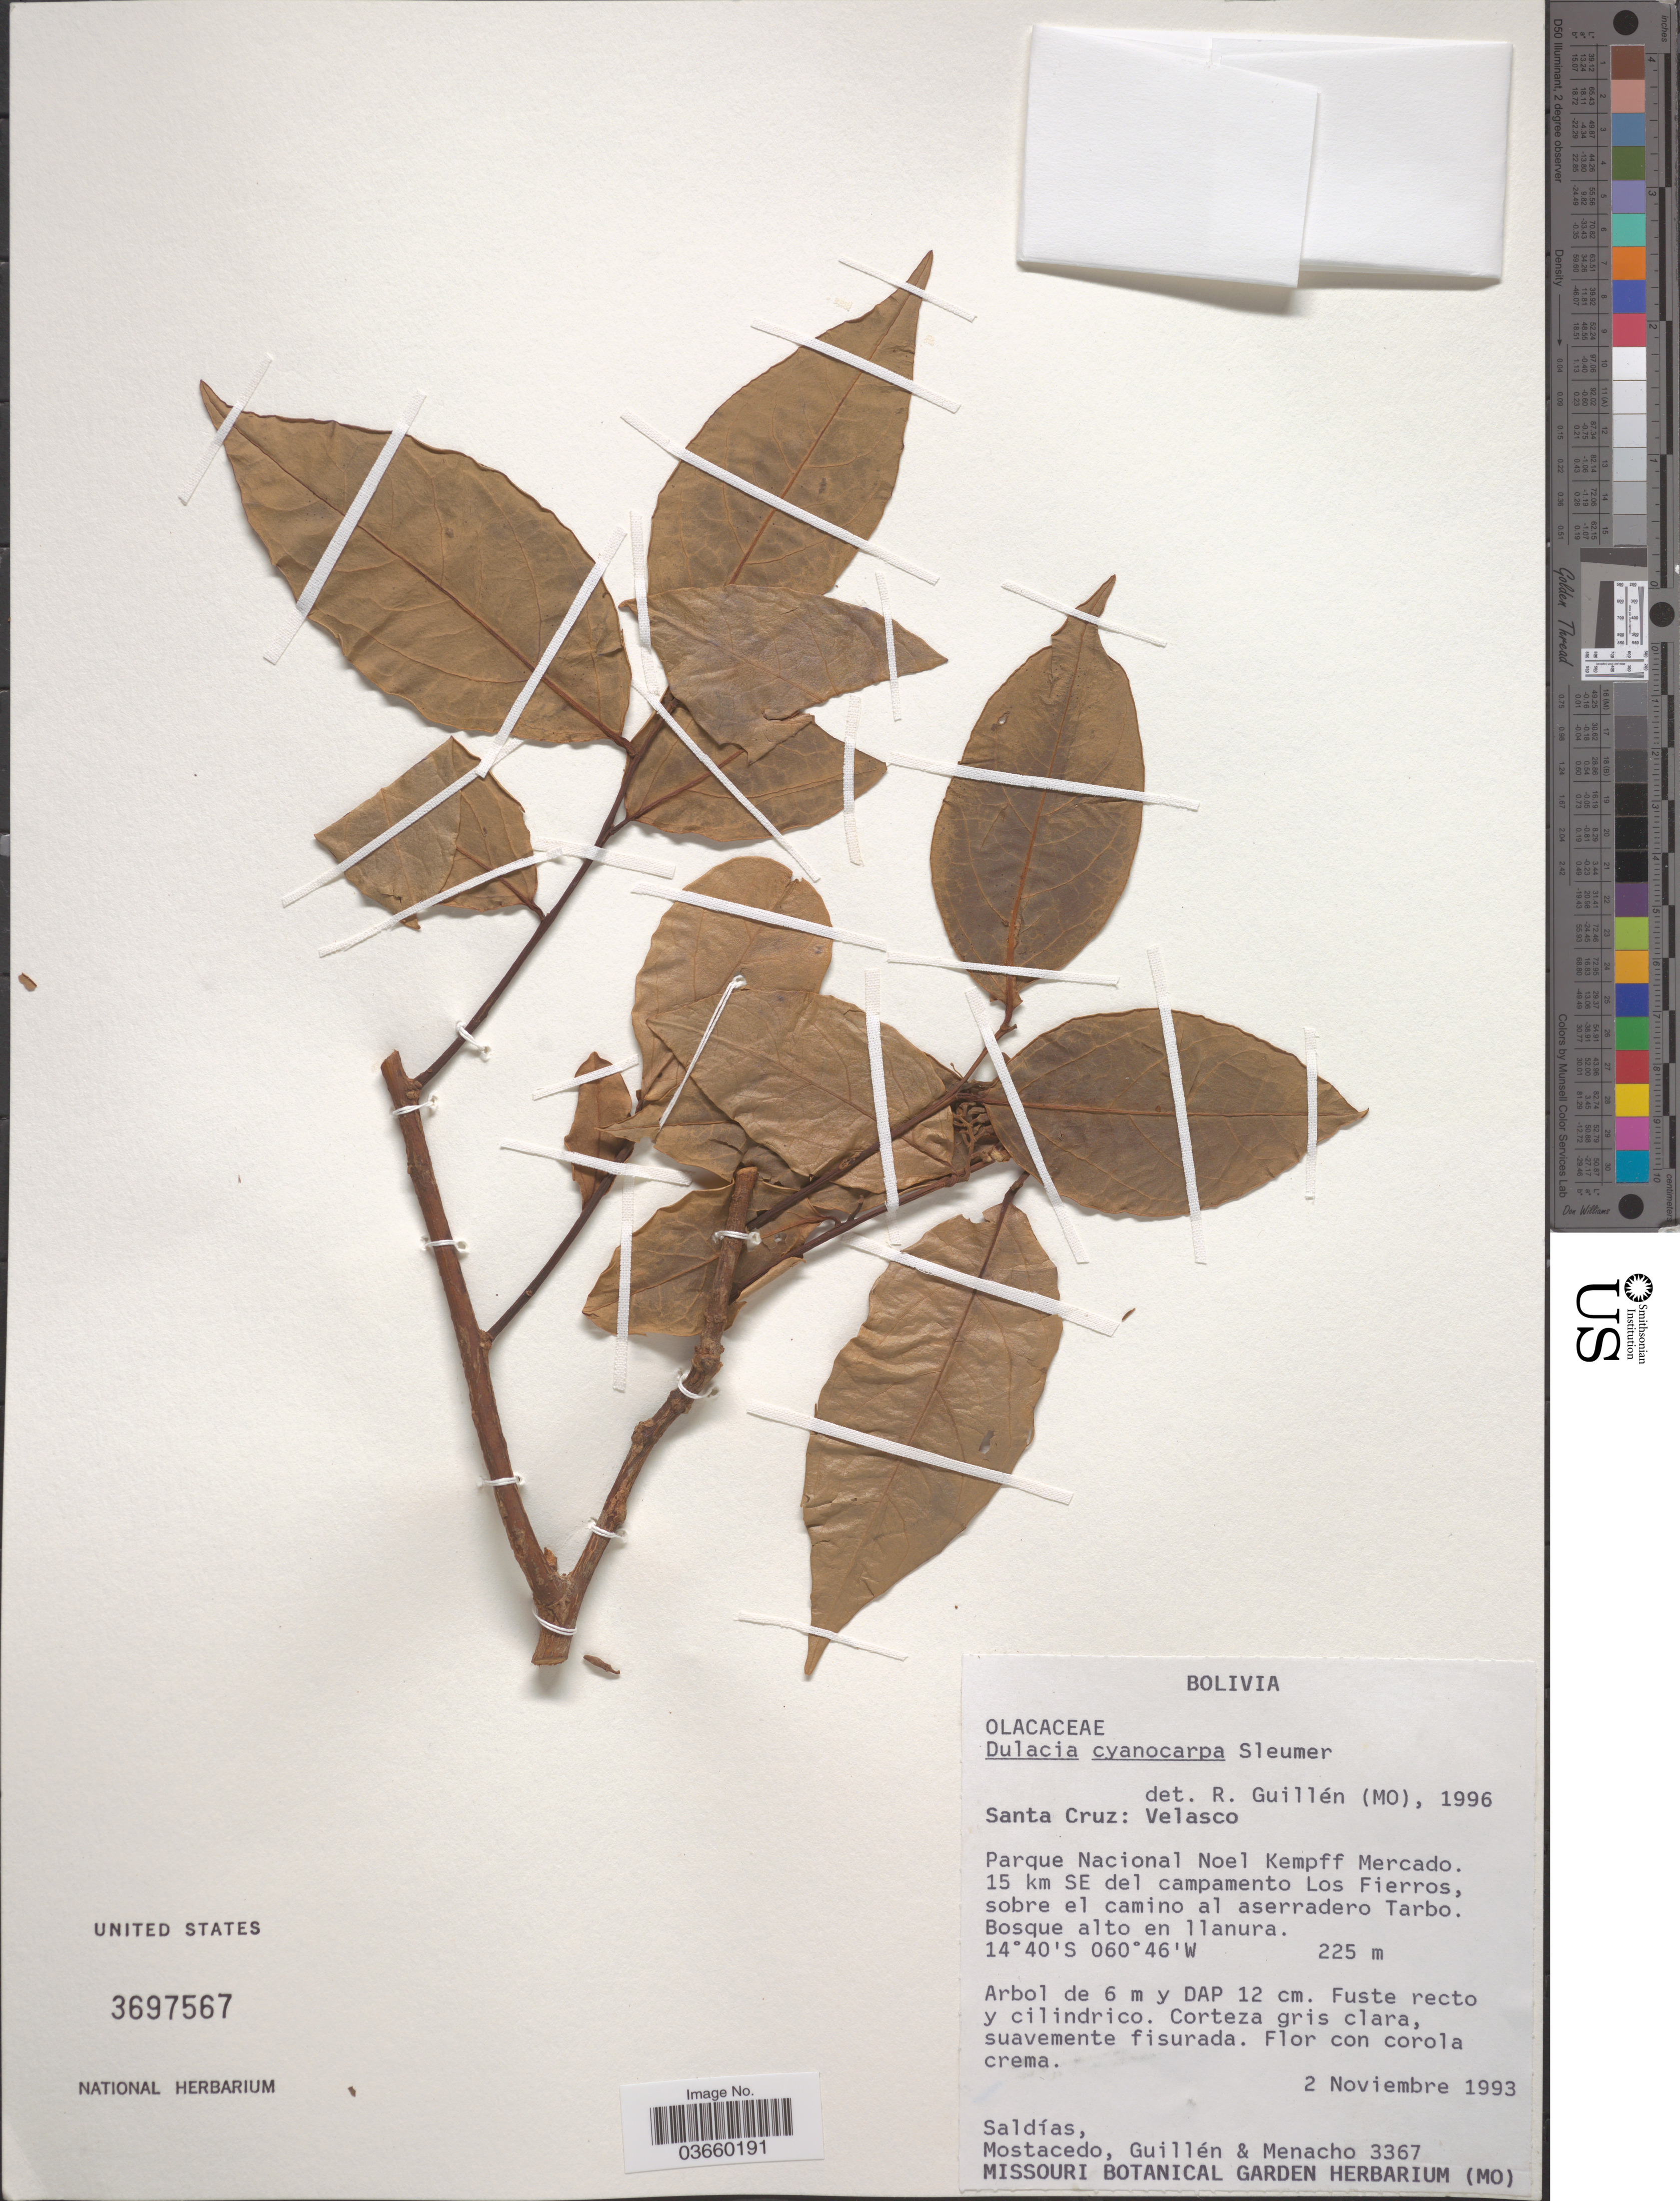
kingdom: Plantae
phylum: Tracheophyta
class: Magnoliopsida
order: Santalales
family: Olacaceae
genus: Dulacia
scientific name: Dulacia cyanocarpa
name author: Sleumer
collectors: -. Saldias, Mostacedo, --, -- Guillen & Menacho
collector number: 3367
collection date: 1993-11-02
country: Bolivia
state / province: Santa Cruz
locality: Velasco. Parque Nacional Noel Kempff Mercado. 15 km SE del campamento Los Fierros, sobre el camino al aserradero Tarbo.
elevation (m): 225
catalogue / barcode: US 3697567